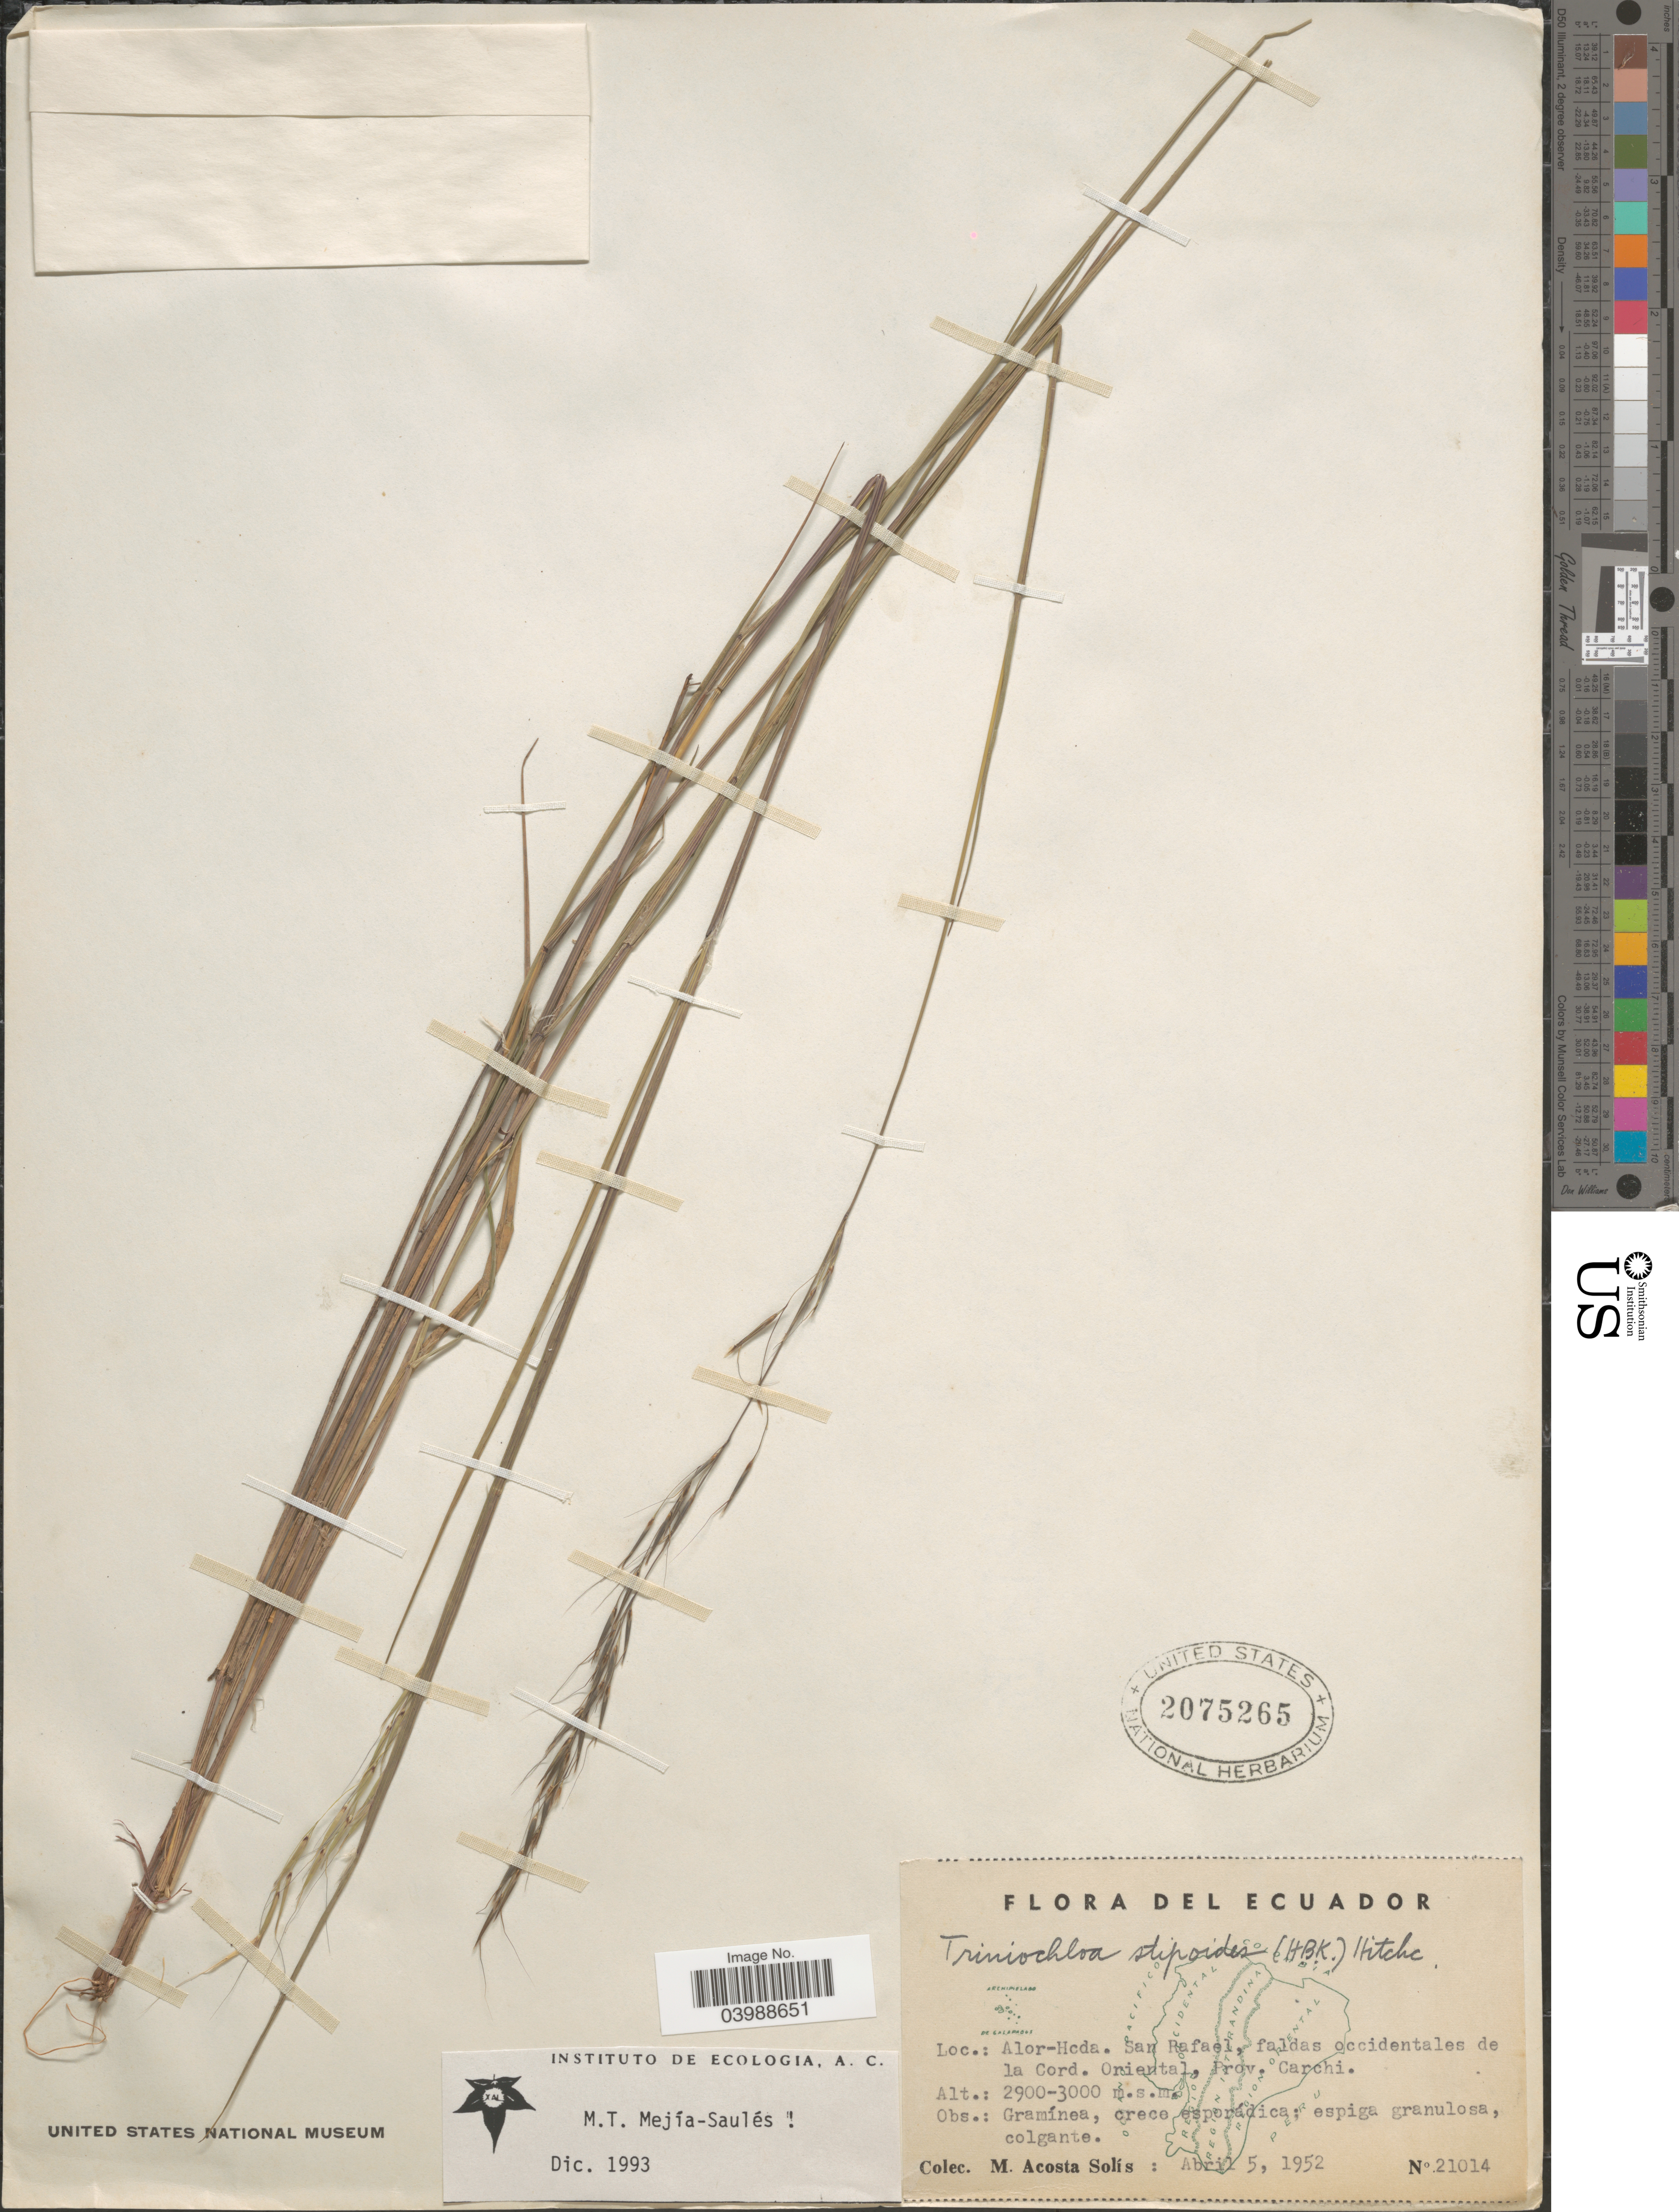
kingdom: Plantae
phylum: Tracheophyta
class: Liliopsida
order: Poales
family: Poaceae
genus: Triniochloa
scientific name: Triniochloa stipoides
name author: (Kunth) Hitchc.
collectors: M. Acosta Solis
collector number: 21014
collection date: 1952-04-05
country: Ecuador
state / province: Carchi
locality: Alor-Hcda. San Rafael, faldas occidentales de la Cord. Oriental.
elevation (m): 2900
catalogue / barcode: US 2075265